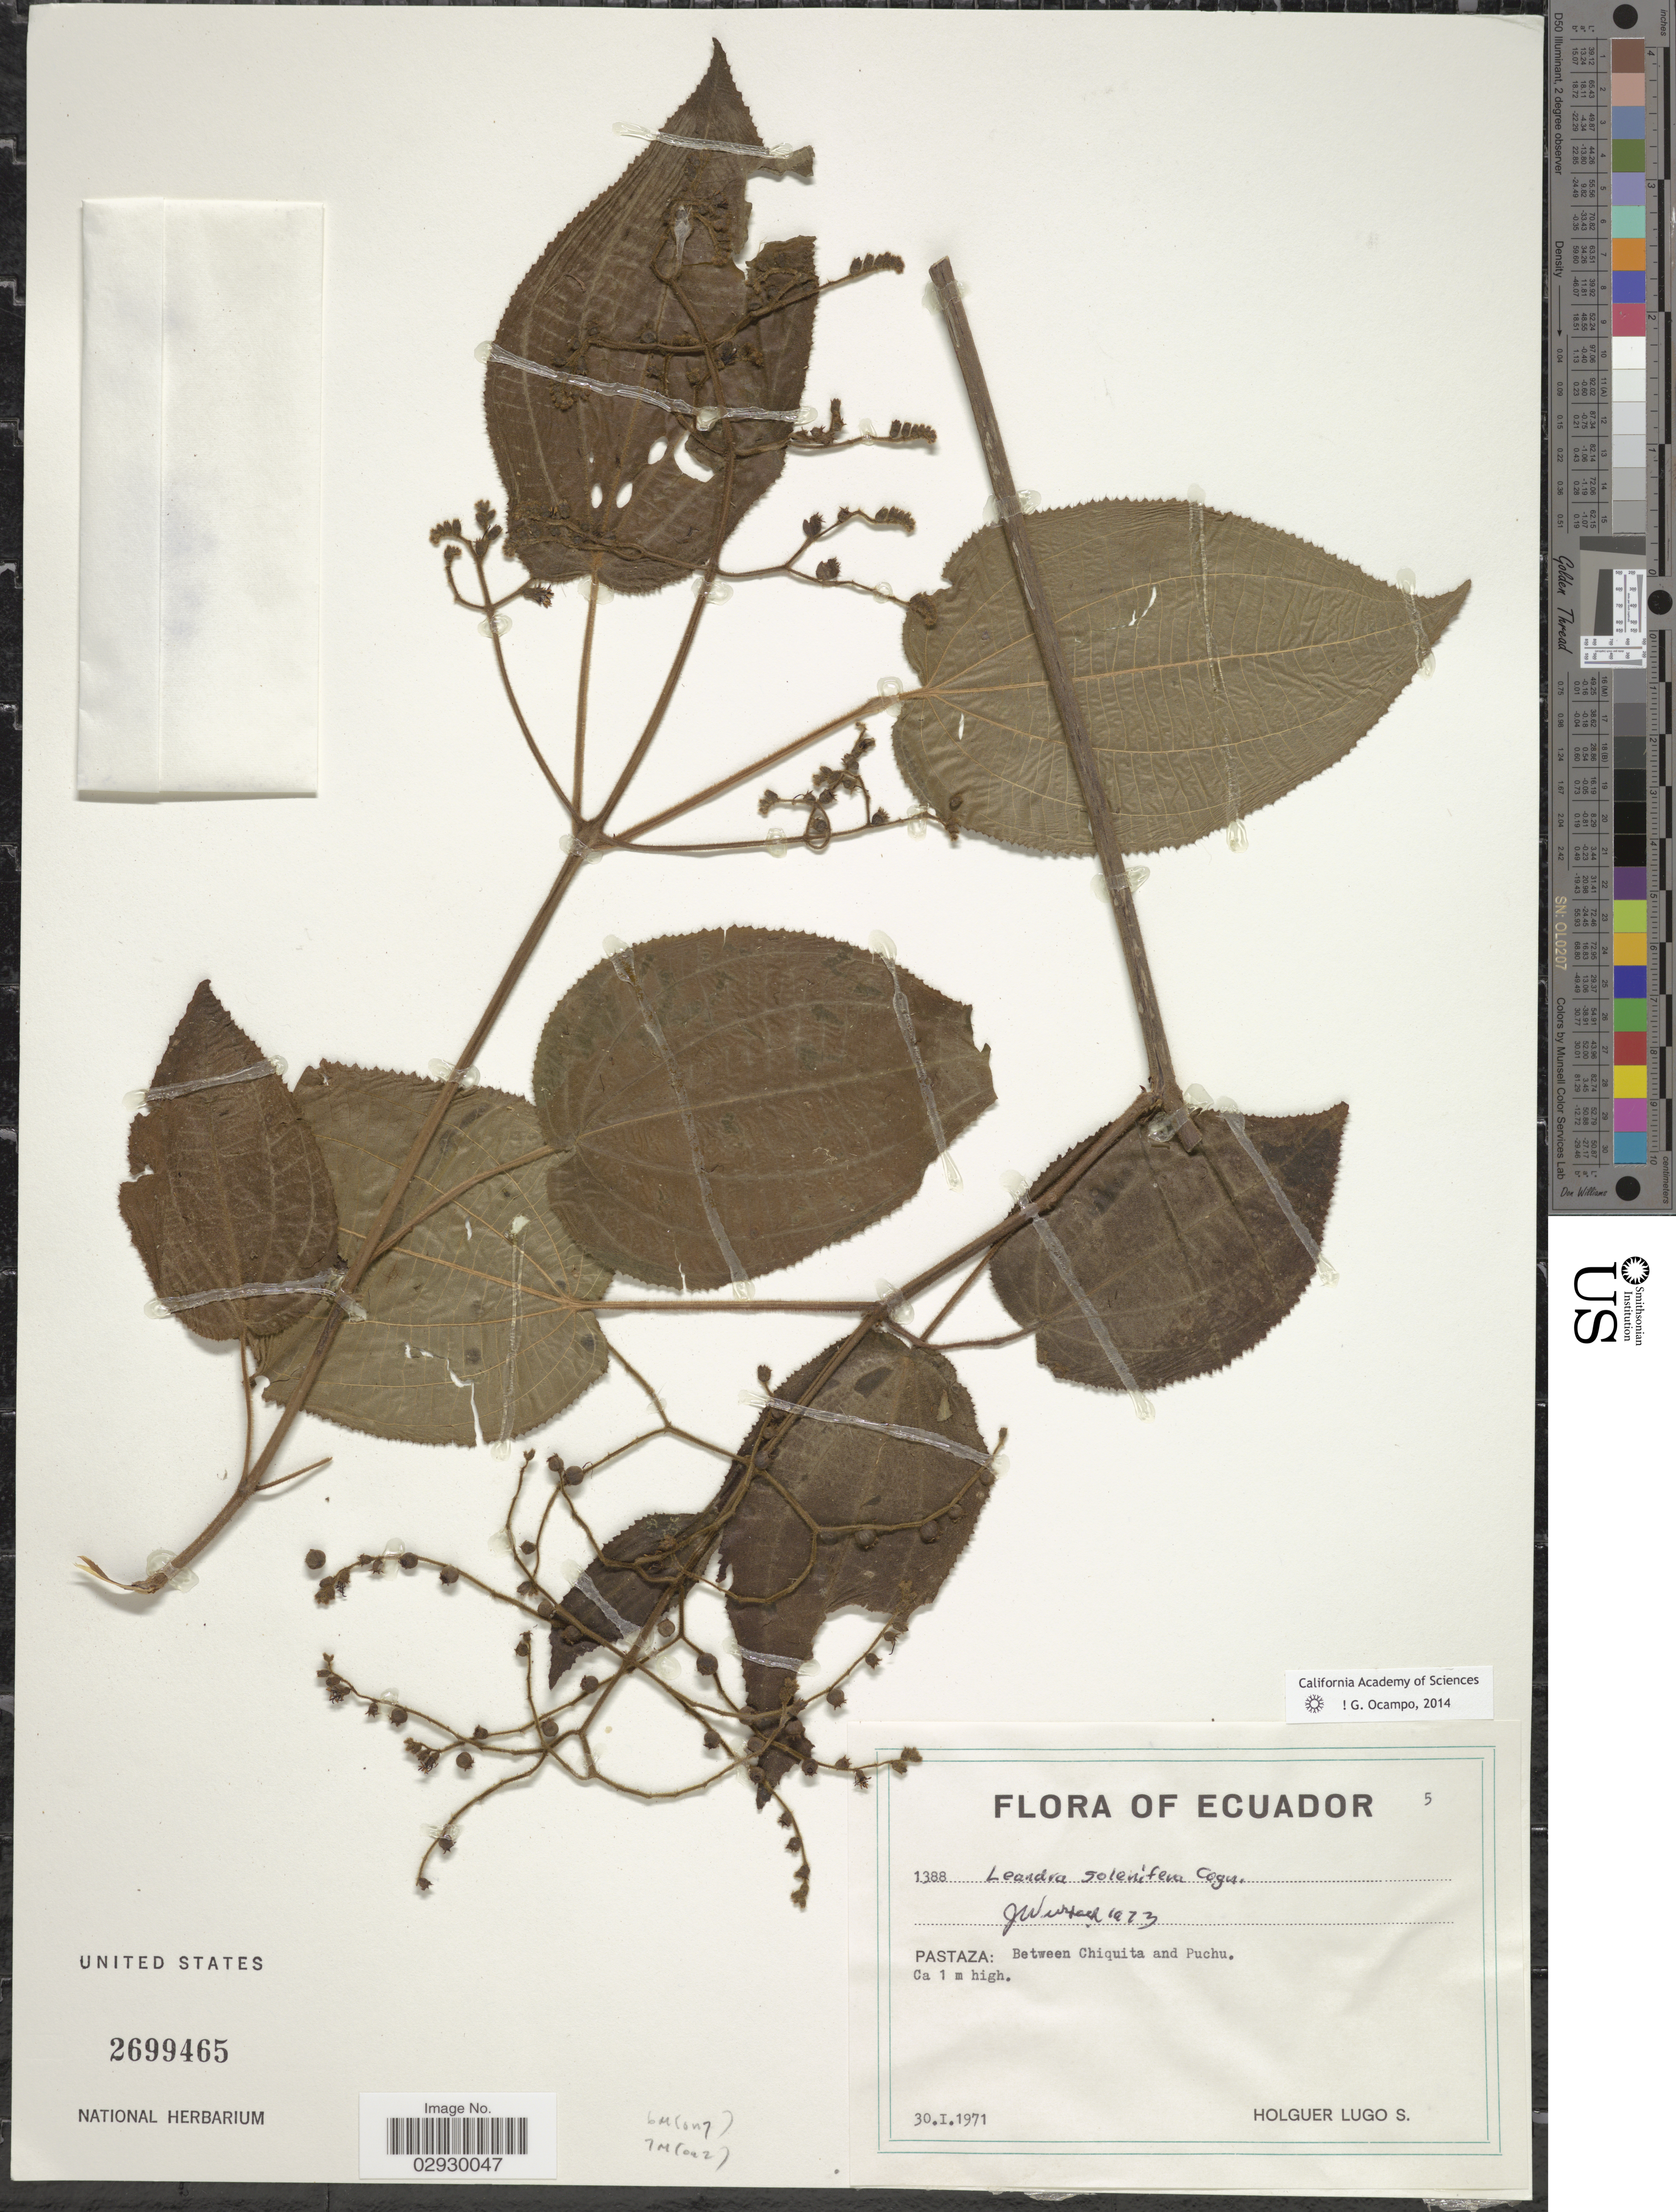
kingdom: Plantae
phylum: Tracheophyta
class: Magnoliopsida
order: Myrtales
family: Melastomataceae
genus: Leandra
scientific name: Leandra solenifera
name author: Cogn.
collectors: H. Lugo S.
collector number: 1388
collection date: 1971-01-30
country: Ecuador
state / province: Pastaza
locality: Between Chiquita and Puchu.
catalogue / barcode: US 2699465